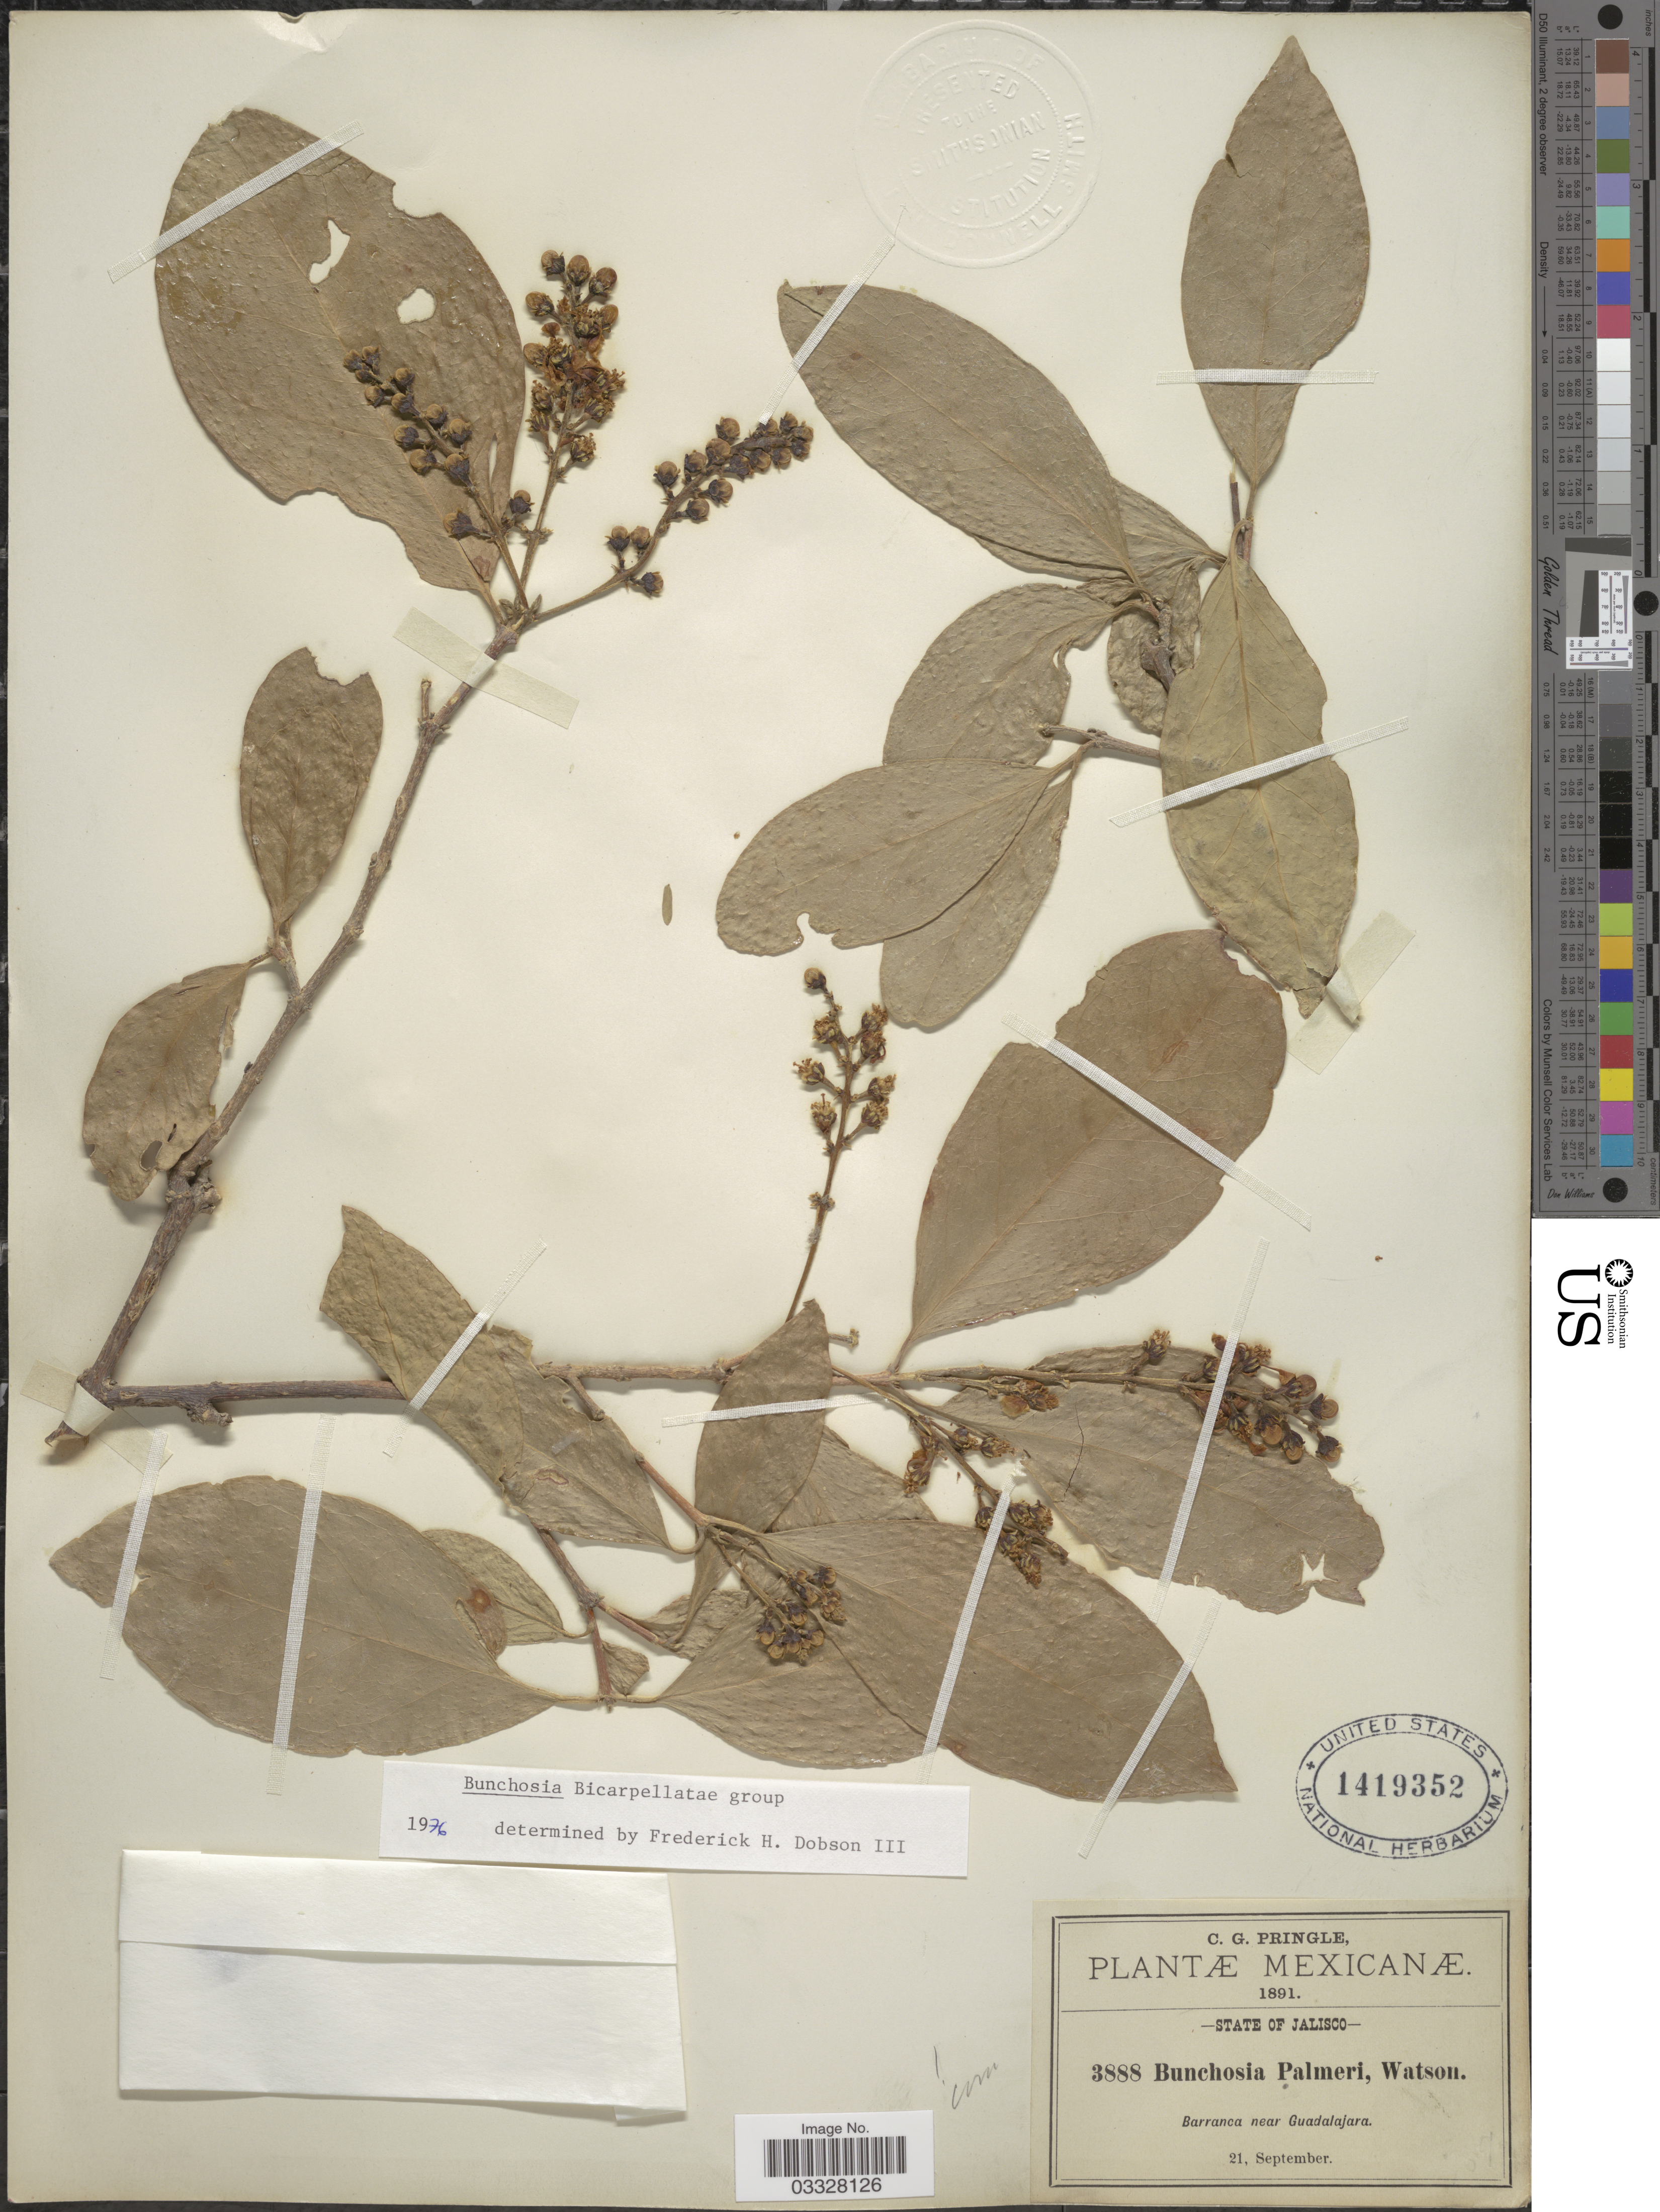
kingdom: Plantae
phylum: Tracheophyta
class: Magnoliopsida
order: Malpighiales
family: Malpighiaceae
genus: Bunchosia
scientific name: Bunchosia palmeri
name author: S. Watson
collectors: C. G. Pringle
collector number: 3888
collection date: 1891-09-21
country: Mexico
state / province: Jalisco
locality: Barranca near Guadalajara.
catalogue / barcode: US 1419352